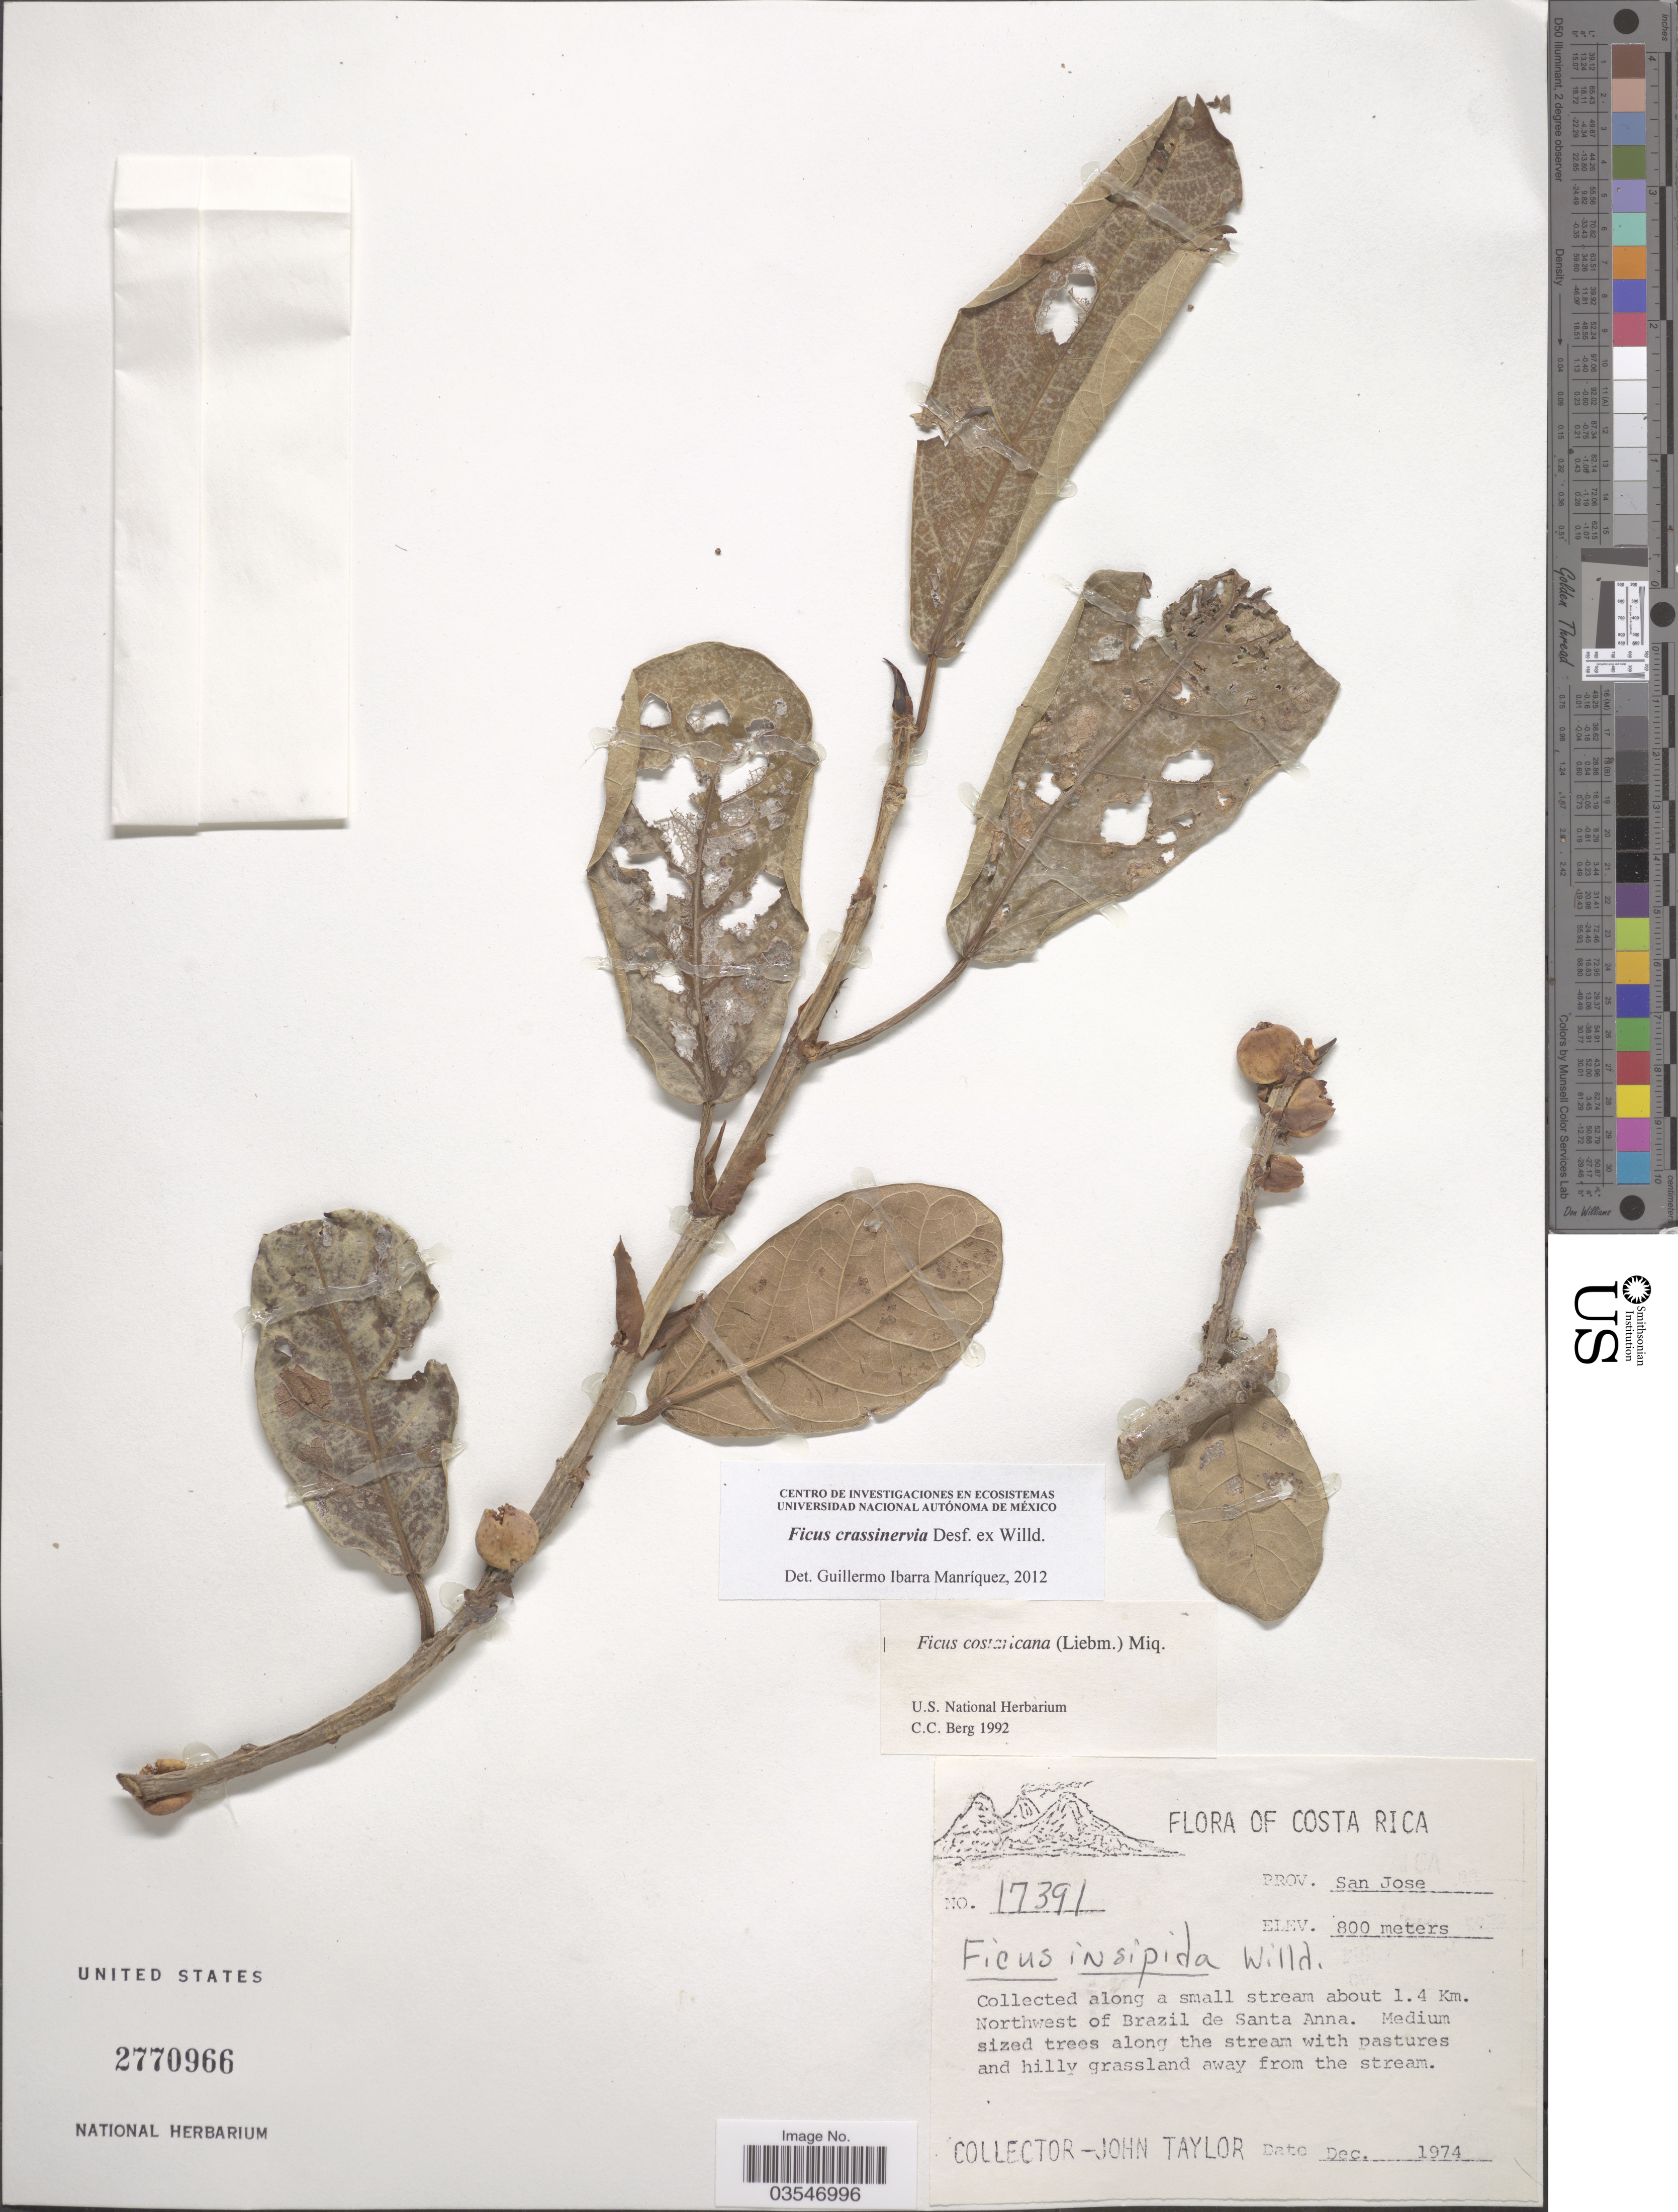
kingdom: Plantae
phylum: Tracheophyta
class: Magnoliopsida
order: Rosales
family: Moraceae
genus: Ficus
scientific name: Ficus crassinervia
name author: Desf. ex Willd.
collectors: J. Taylor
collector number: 17391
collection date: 1974-12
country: Costa Rica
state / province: San José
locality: About 1.4 Km. Northwest of Brazil de Santa Anna.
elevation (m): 800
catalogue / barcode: US 2770966